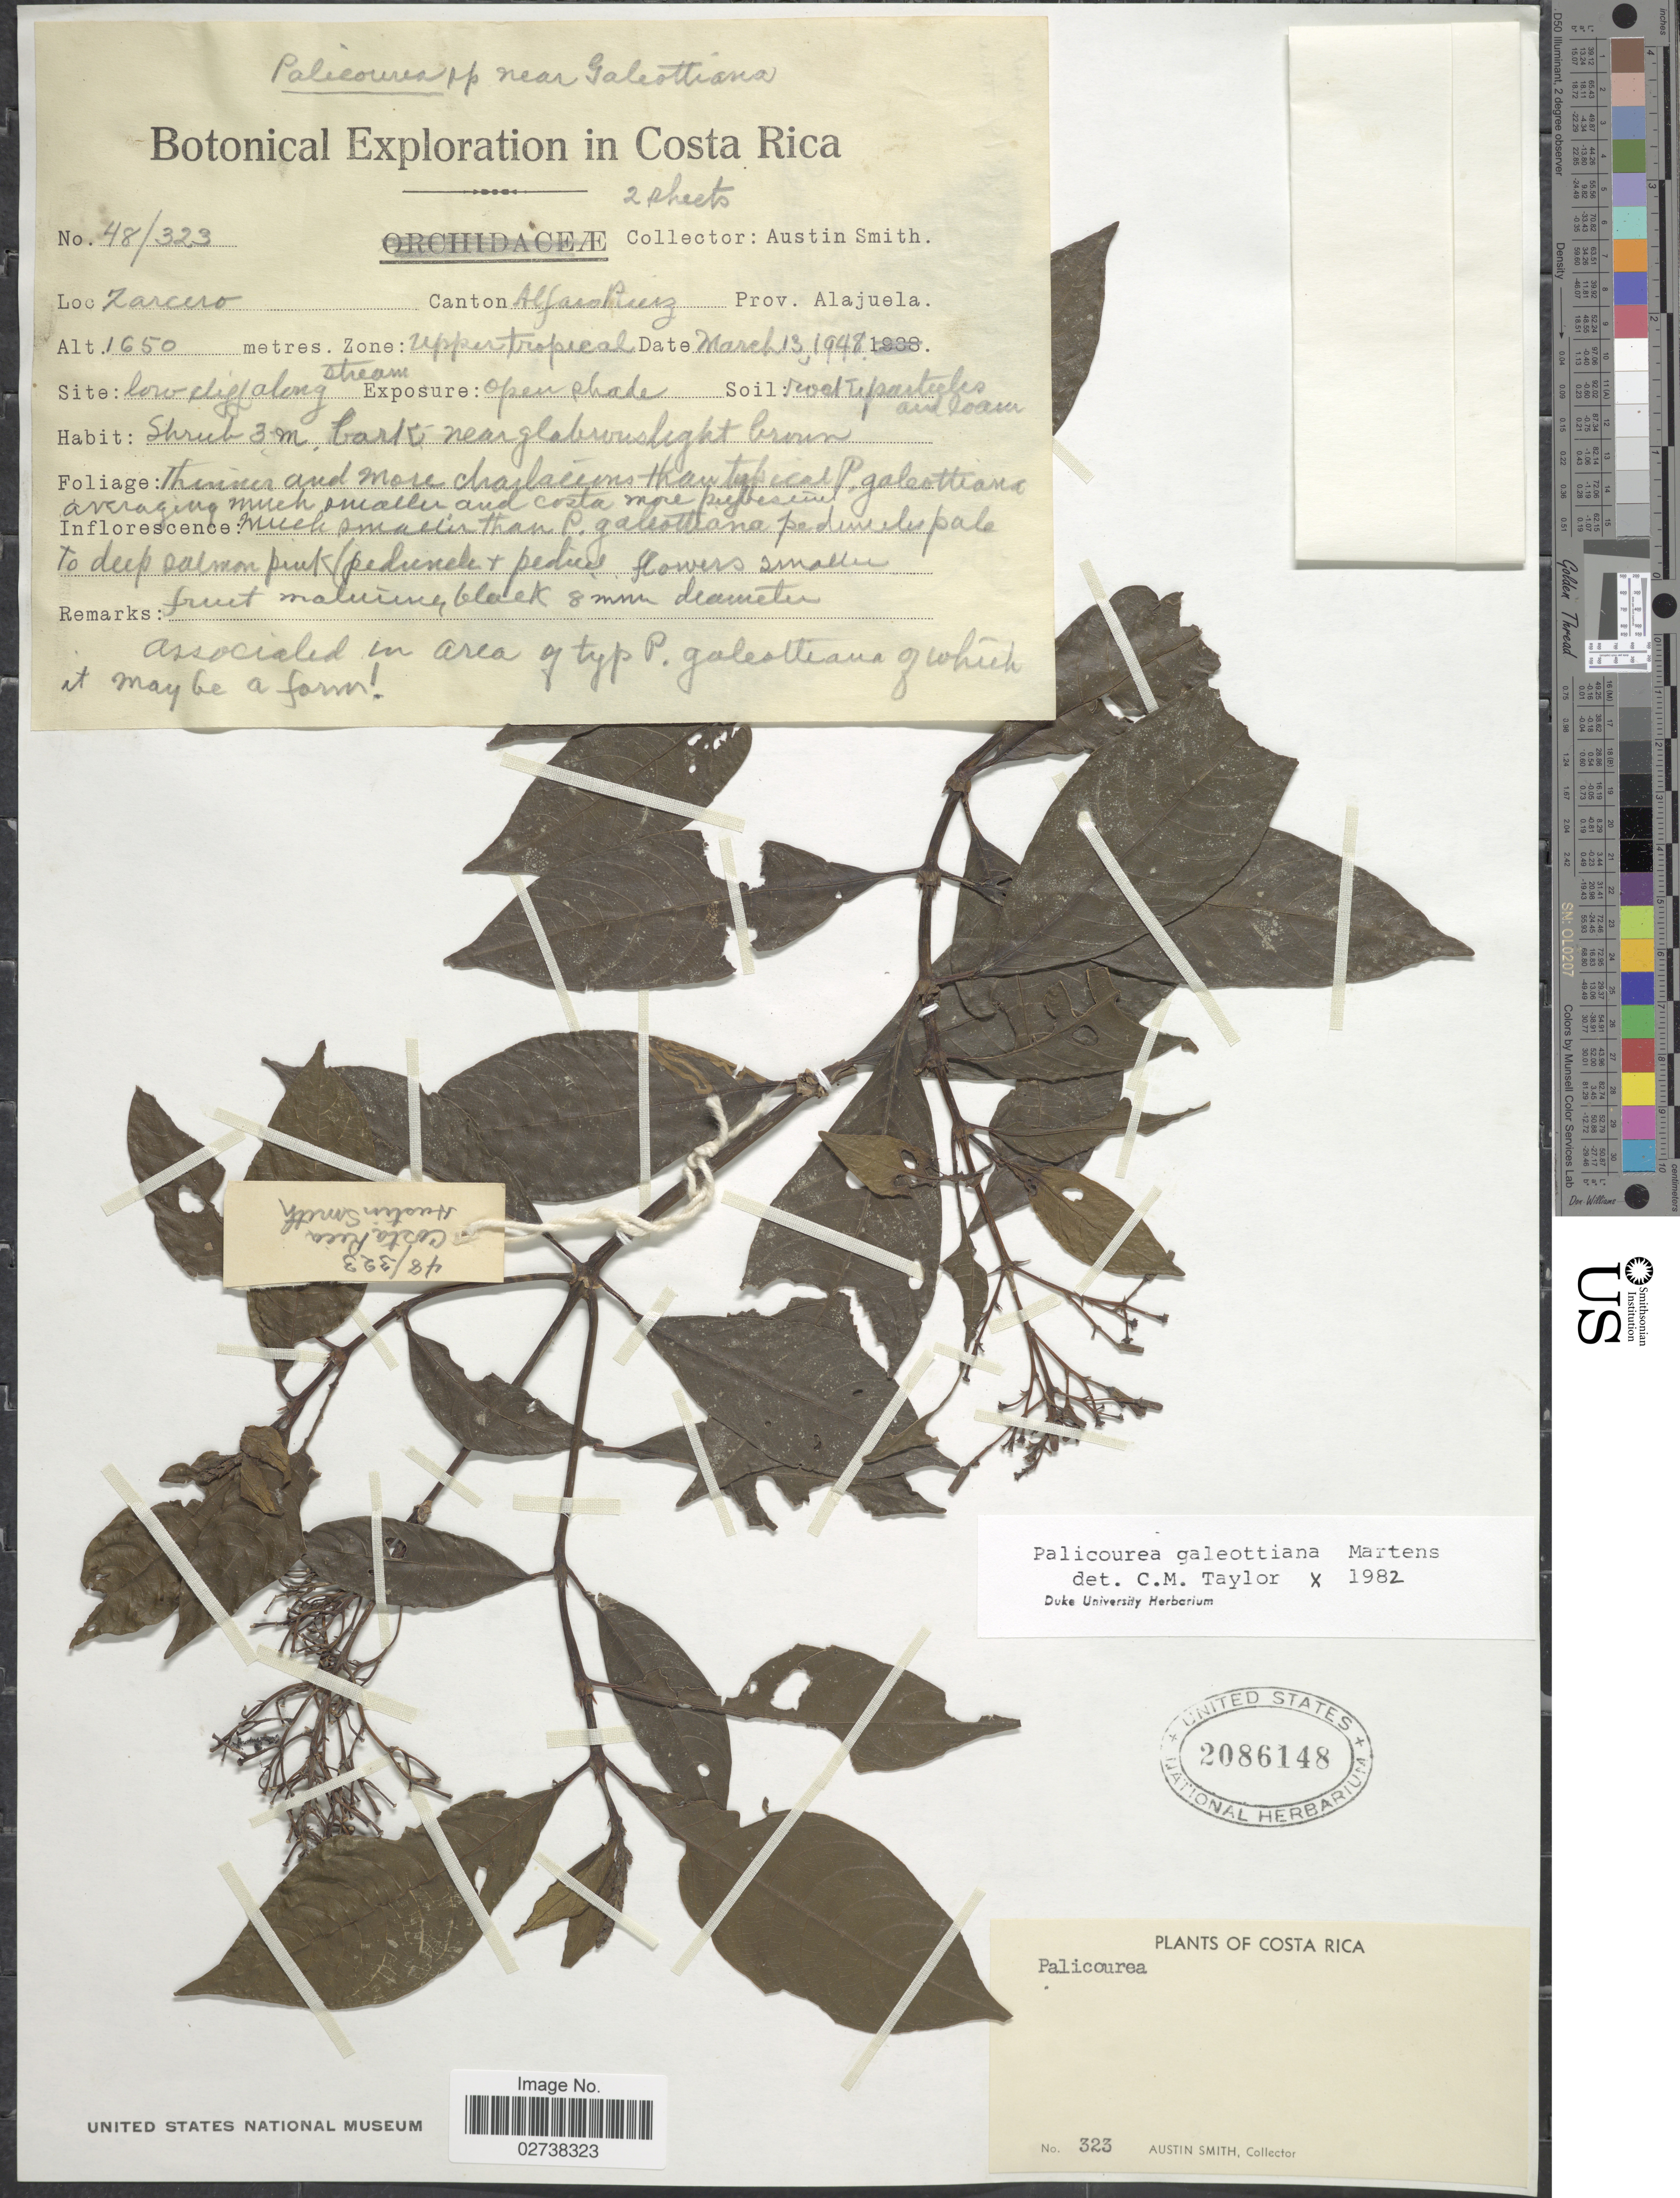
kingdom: Plantae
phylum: Tracheophyta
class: Magnoliopsida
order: Gentianales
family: Rubiaceae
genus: Palicourea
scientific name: Palicourea galeottiana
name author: M. Martens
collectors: Aust P. Smith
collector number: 48/323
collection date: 1948-03-13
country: Costa Rica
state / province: Alajuela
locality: Zarcero, Canton Alfaro Ruiz, Prov. Alajuela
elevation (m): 1650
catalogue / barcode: US 2086148